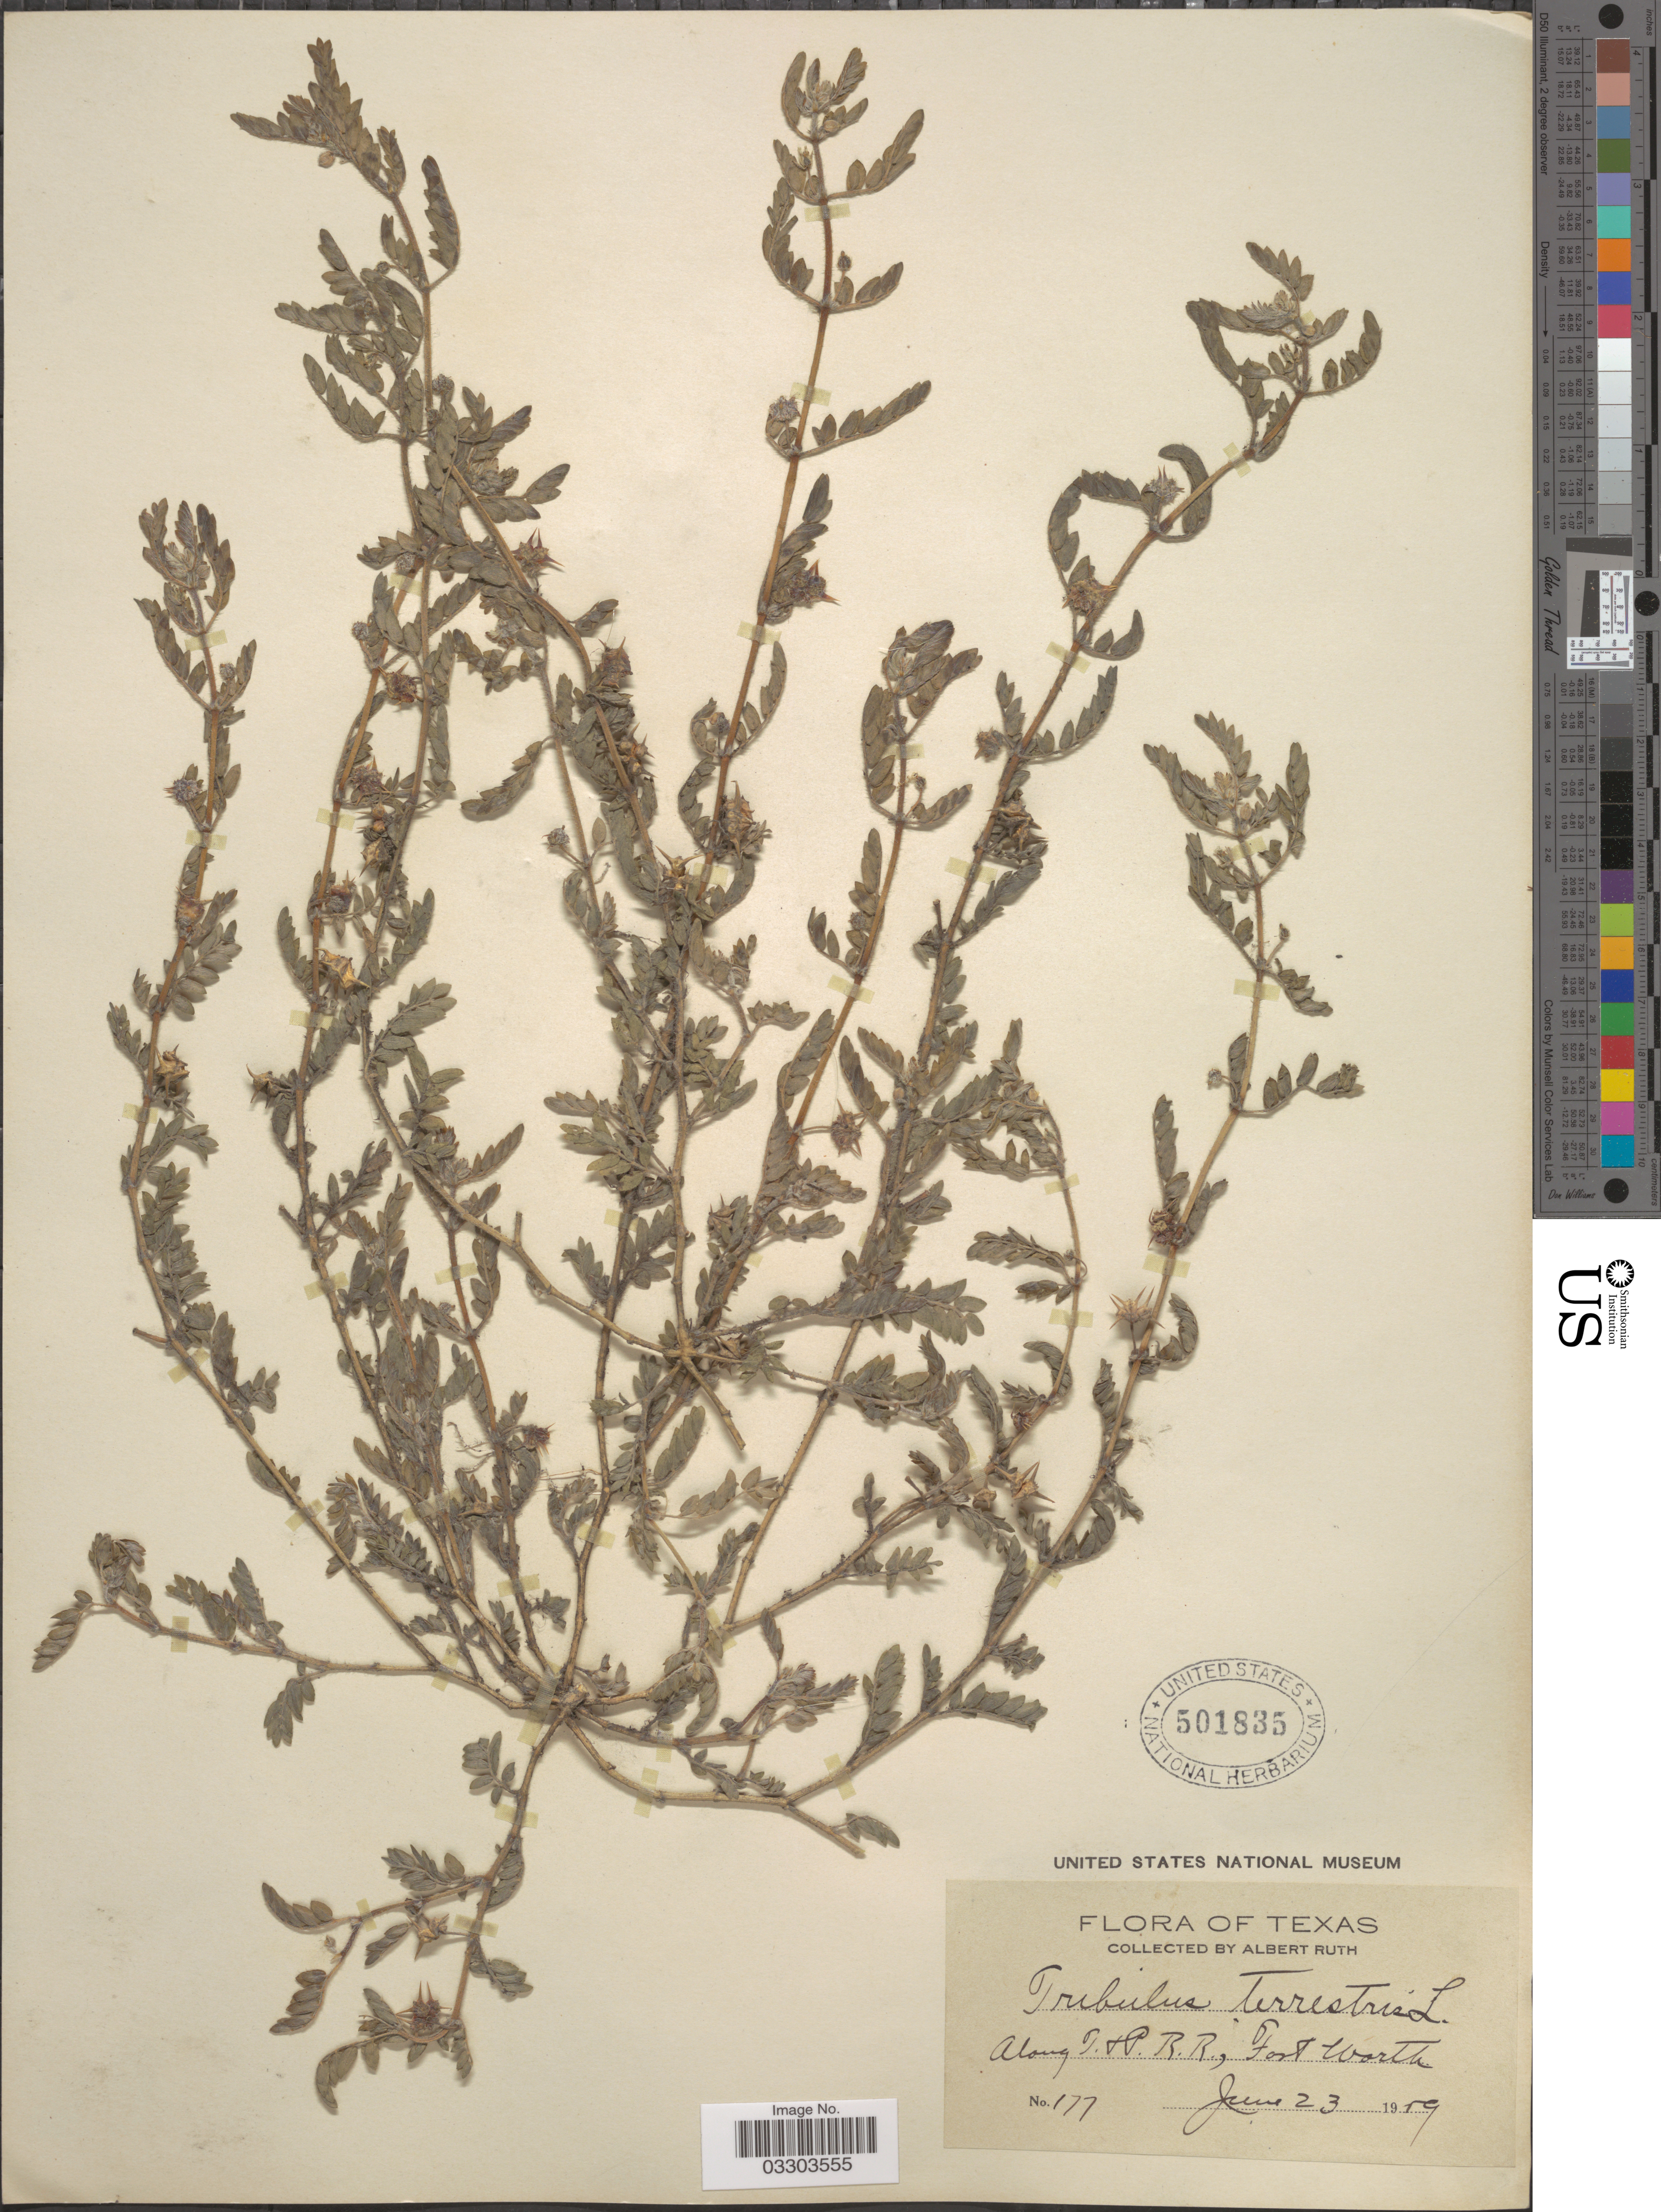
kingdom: Plantae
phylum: Tracheophyta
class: Magnoliopsida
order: Zygophyllales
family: Zygophyllaceae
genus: Tribulus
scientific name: Tribulus terrestris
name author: L.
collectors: A. Ruth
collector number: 177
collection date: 1959-06-23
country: United States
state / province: Texas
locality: Along T. & P, R. R. [Texas & Pacific Railroad], Fort Worth.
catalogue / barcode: US 501835